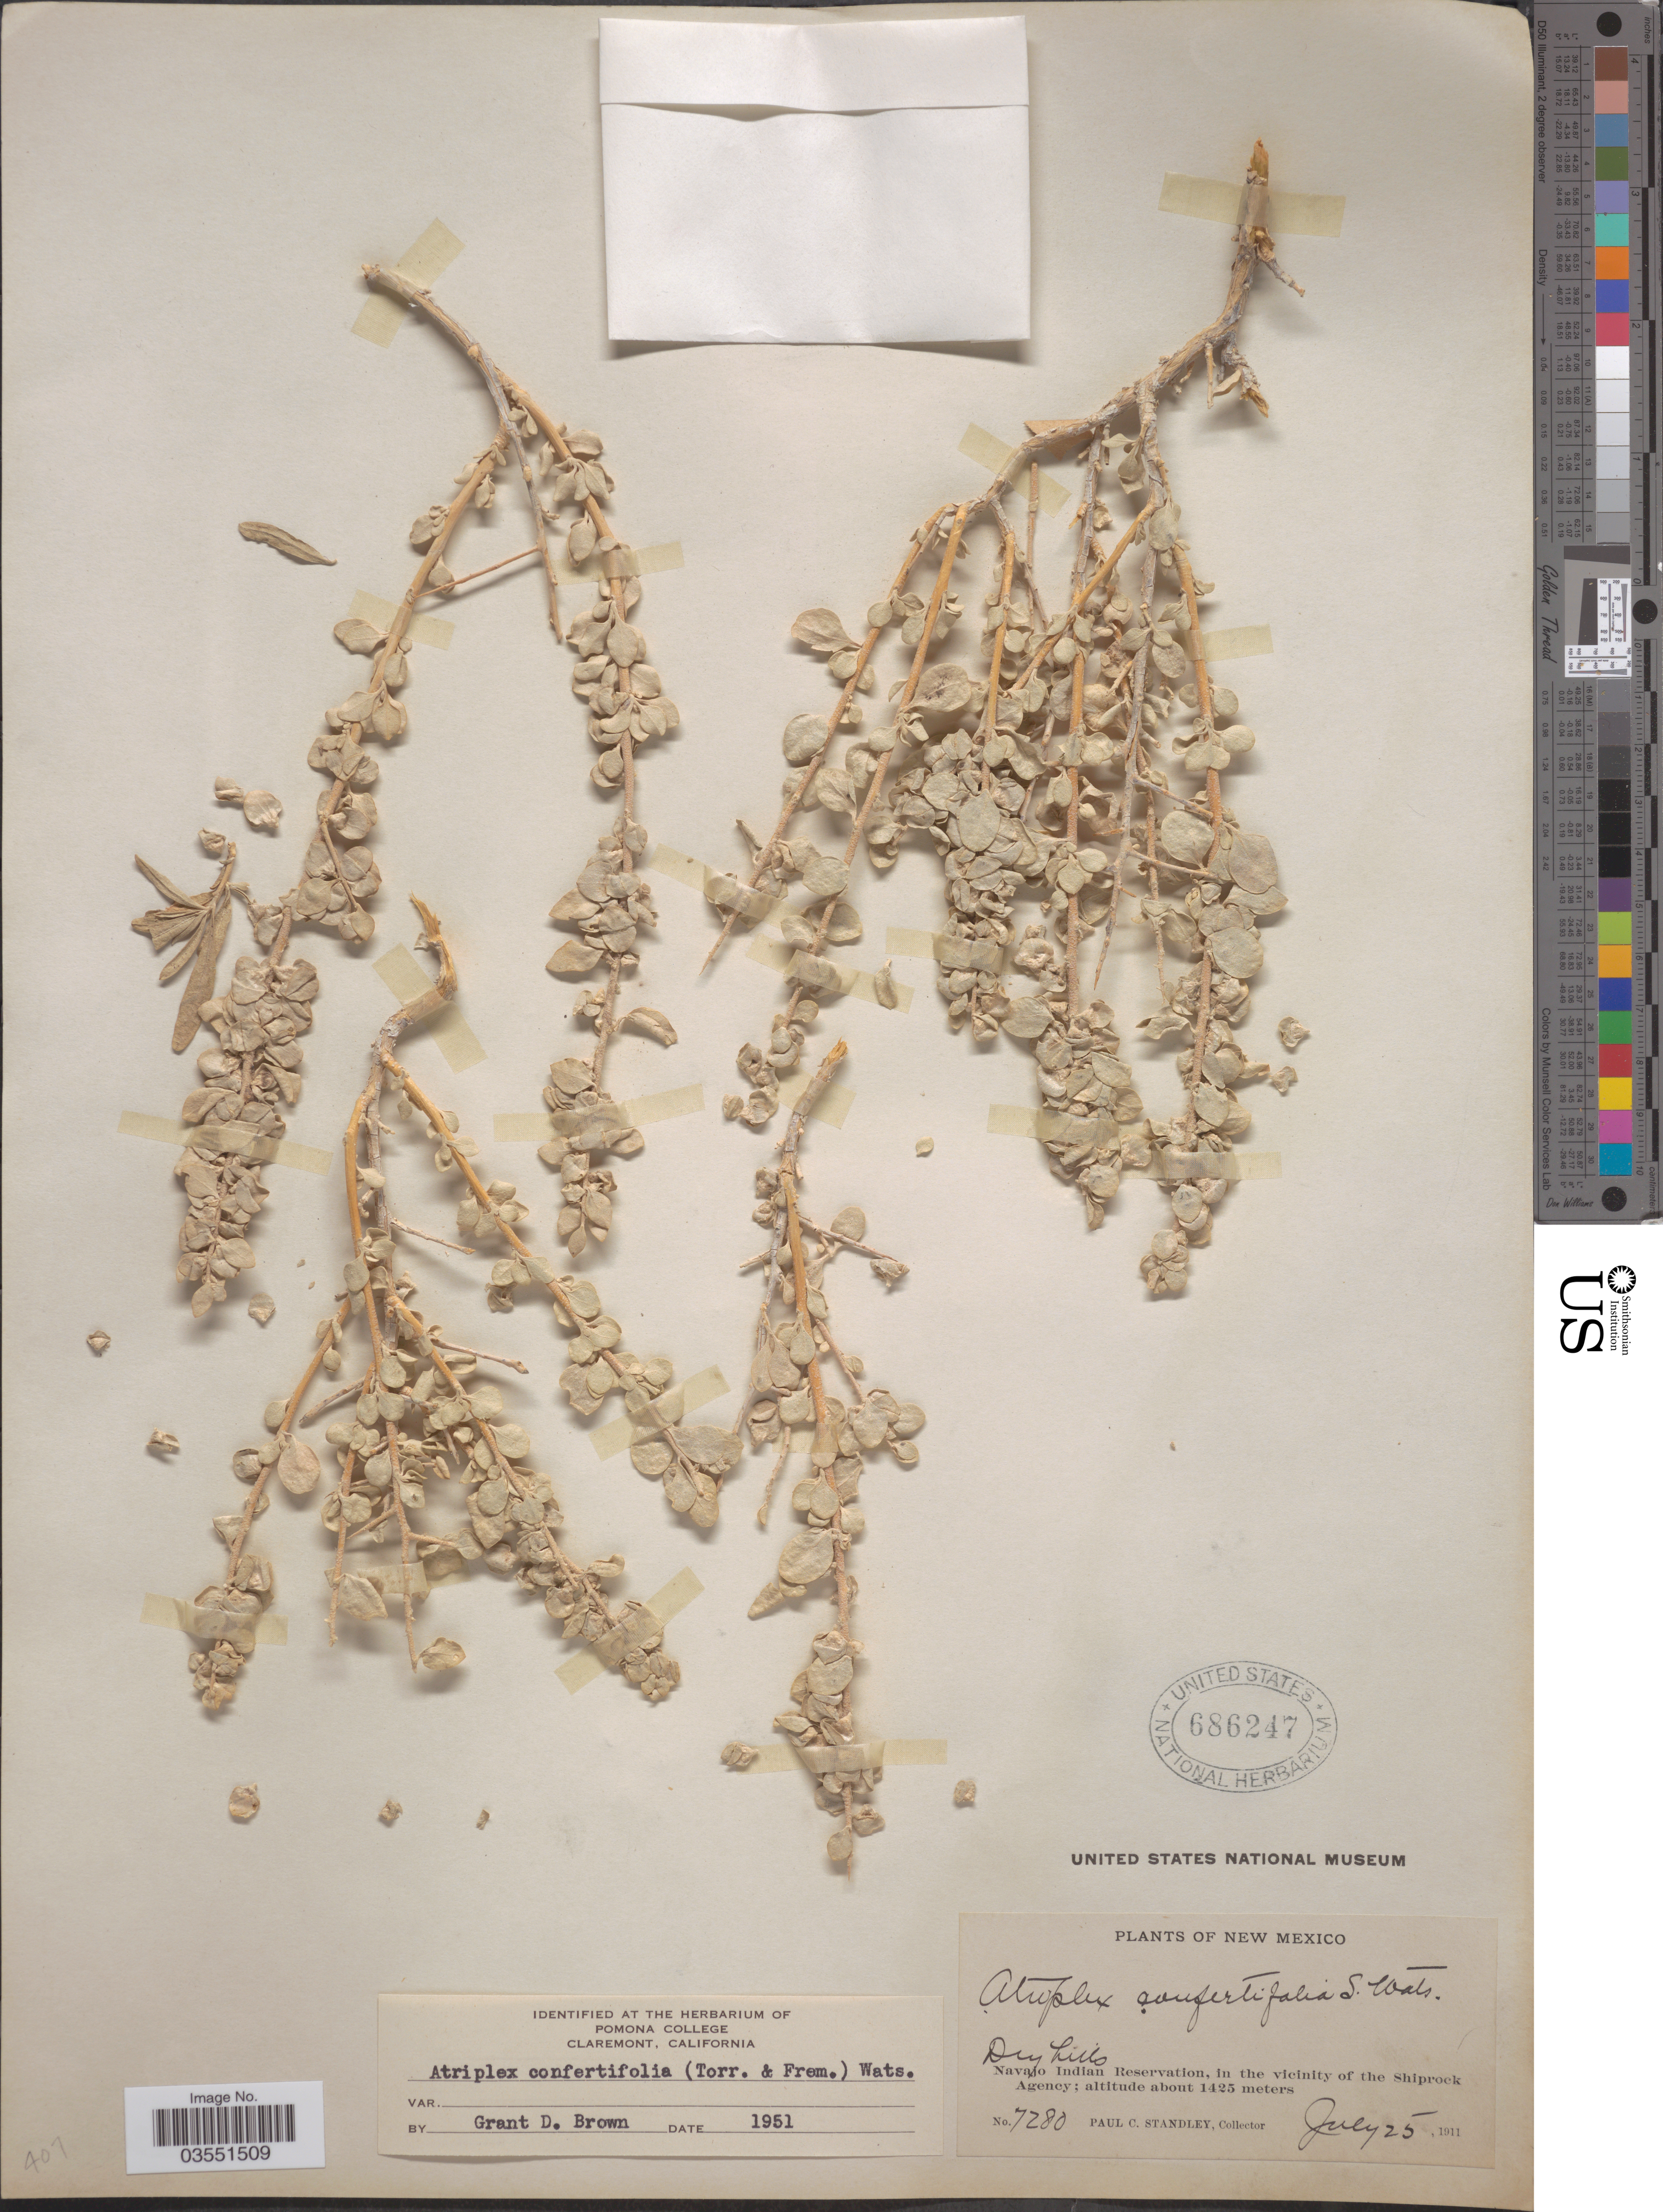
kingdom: Plantae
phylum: Tracheophyta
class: Magnoliopsida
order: Caryophyllales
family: Amaranthaceae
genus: Atriplex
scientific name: Atriplex confertifolia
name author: (Torr. & Frém.) S. Watson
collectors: P. C. Standley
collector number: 7280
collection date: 1911-07-25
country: United States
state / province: New Mexico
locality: Navajo Indian Reservation, in the vicinity of the Shiprock Agency.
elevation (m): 1425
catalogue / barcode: US 686247